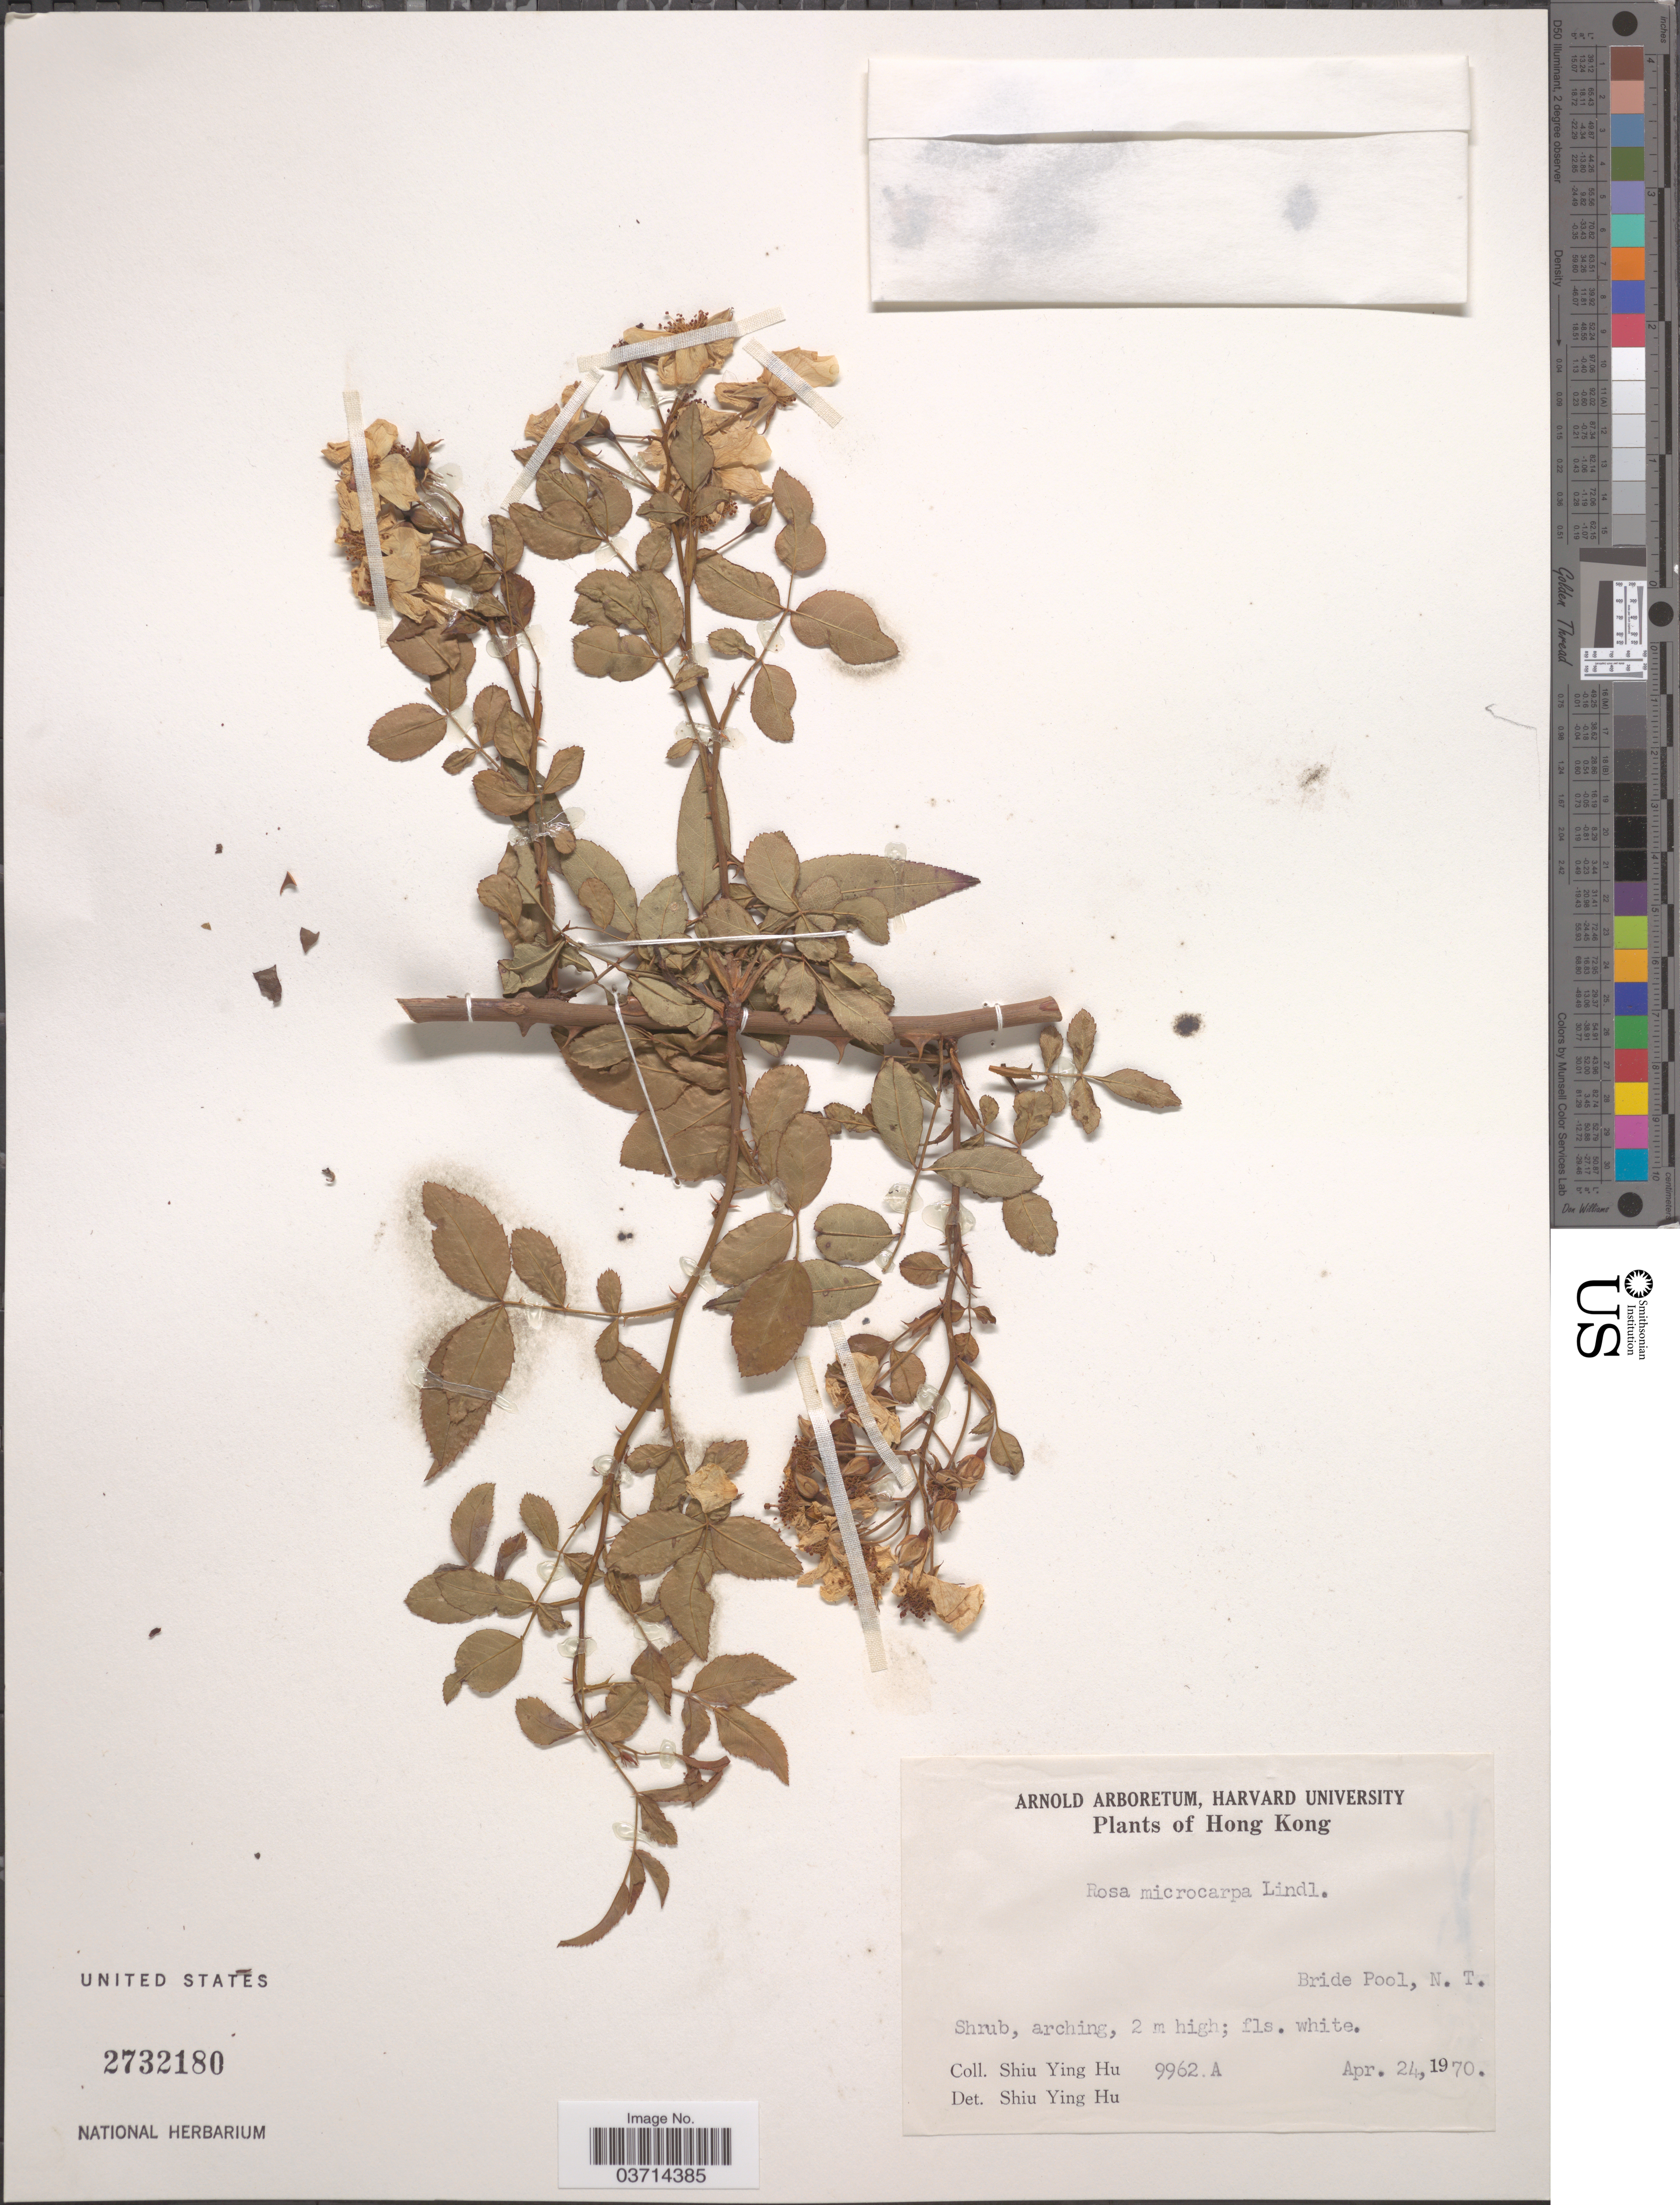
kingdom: Plantae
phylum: Tracheophyta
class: Magnoliopsida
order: Rosales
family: Rosaceae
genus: Rosa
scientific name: Rosa microcarpa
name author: Lindl.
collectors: S. Y. Hu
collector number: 9962A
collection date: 1970-04-24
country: China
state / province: Hong Kong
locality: Bride Pool, N. T.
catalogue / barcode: US 2732180